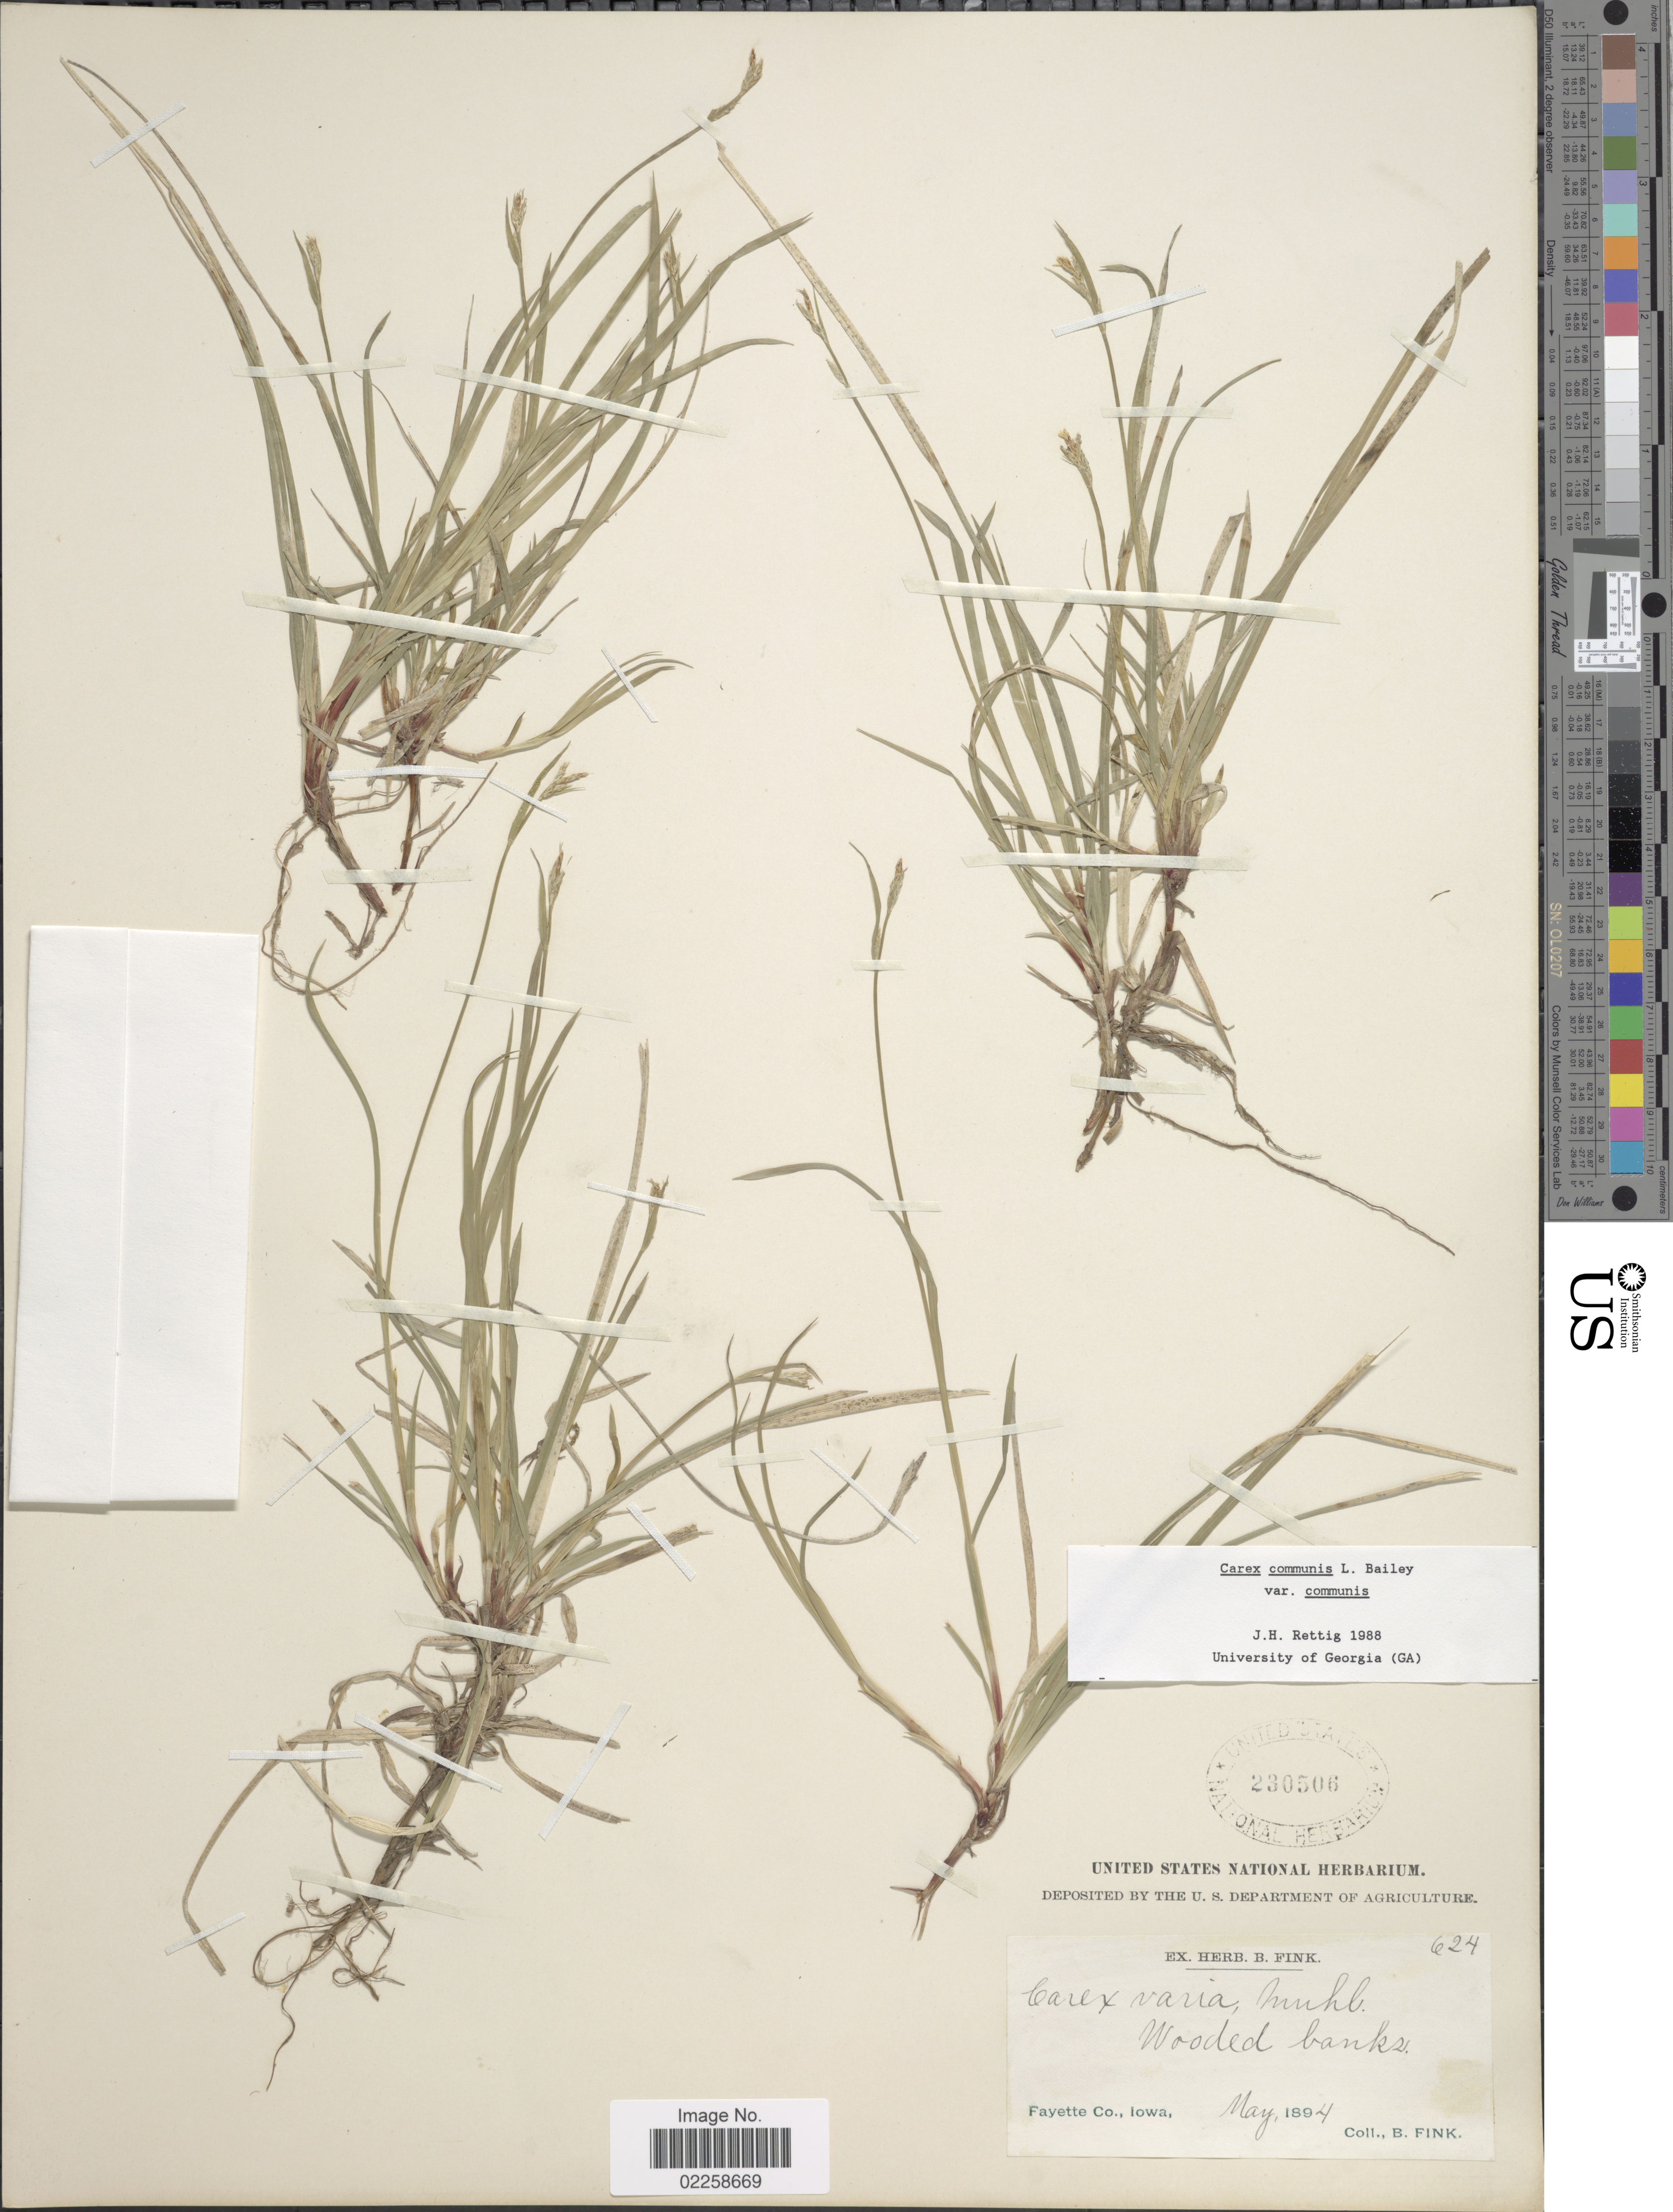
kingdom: Plantae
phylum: Tracheophyta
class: Liliopsida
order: Poales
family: Cyperaceae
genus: Carex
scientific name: Carex communis var. communis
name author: L.H. Bailey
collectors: B. Fink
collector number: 624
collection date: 1894-05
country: United States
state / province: Iowa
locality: Fayette Co., Iowa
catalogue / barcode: US 230506